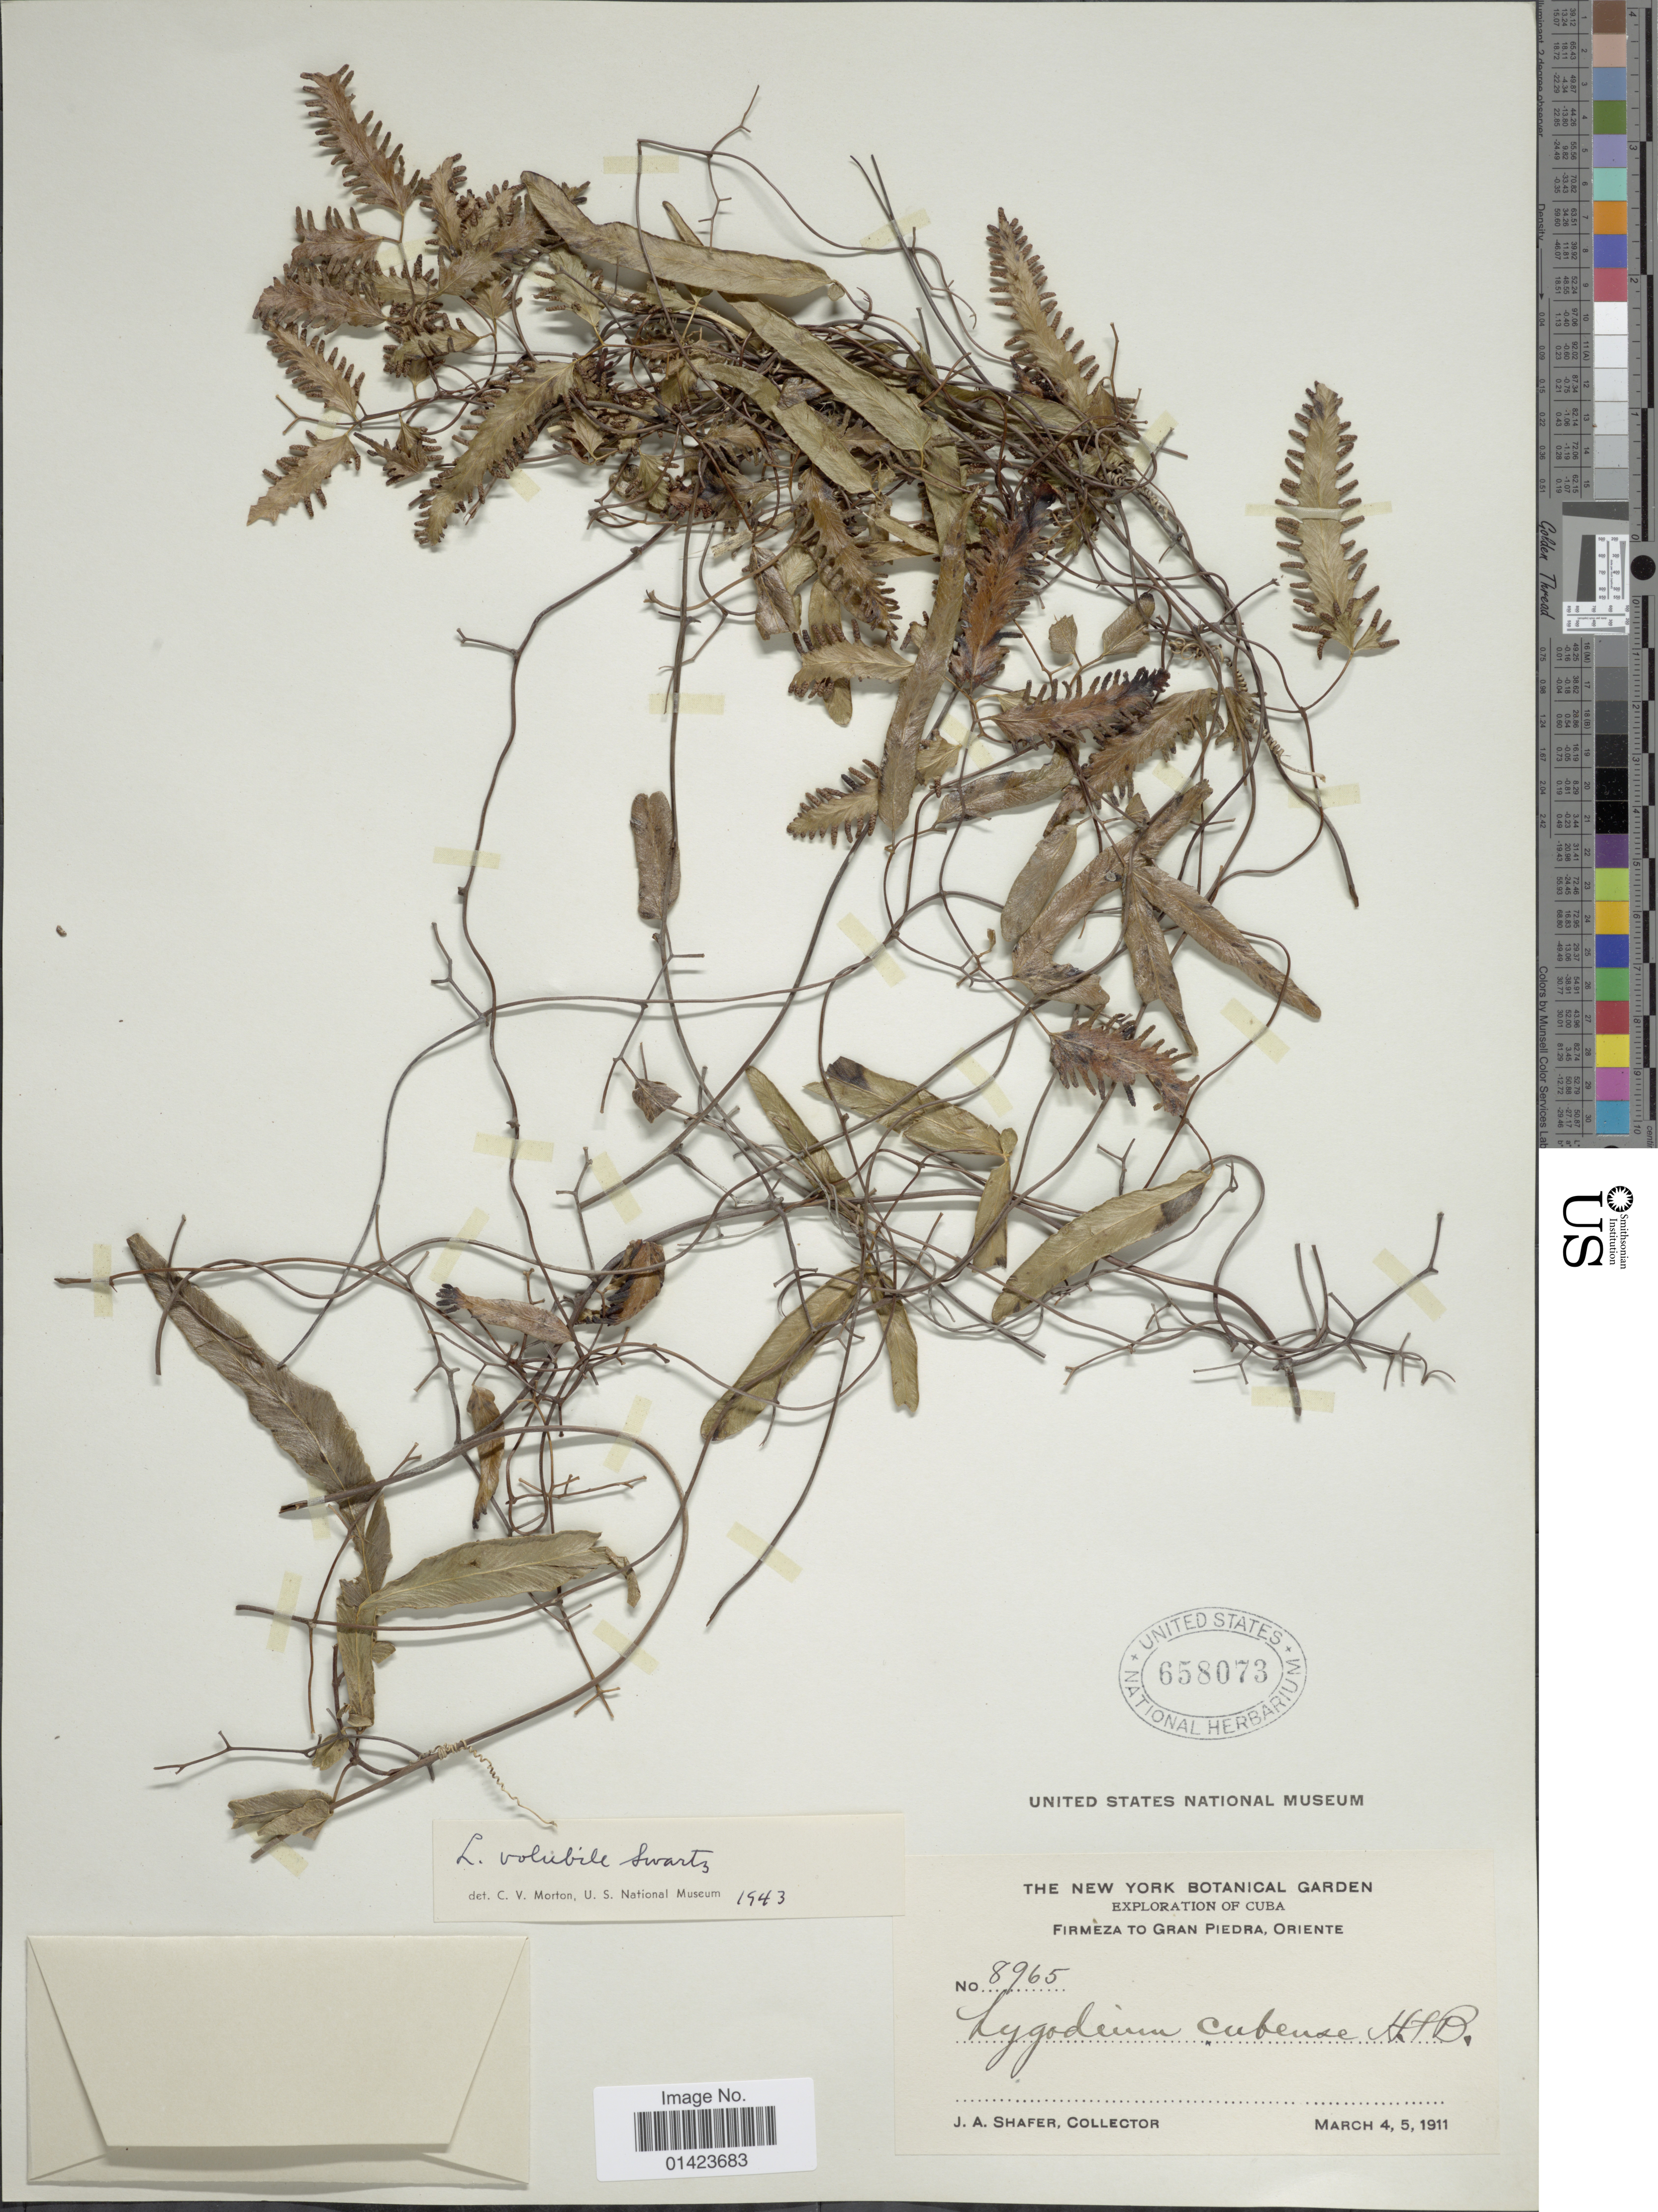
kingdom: Plantae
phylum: Tracheophyta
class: Polypodiopsida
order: Schizaeales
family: Lygodiaceae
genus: Lygodium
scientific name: Lygodium volubile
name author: Sw.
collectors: J. A. Shafer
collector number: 8965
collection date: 1911-03-04/1911-03-05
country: Cuba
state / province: Oriente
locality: Firmeza to Gran Piedra, Oriente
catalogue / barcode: US 658073